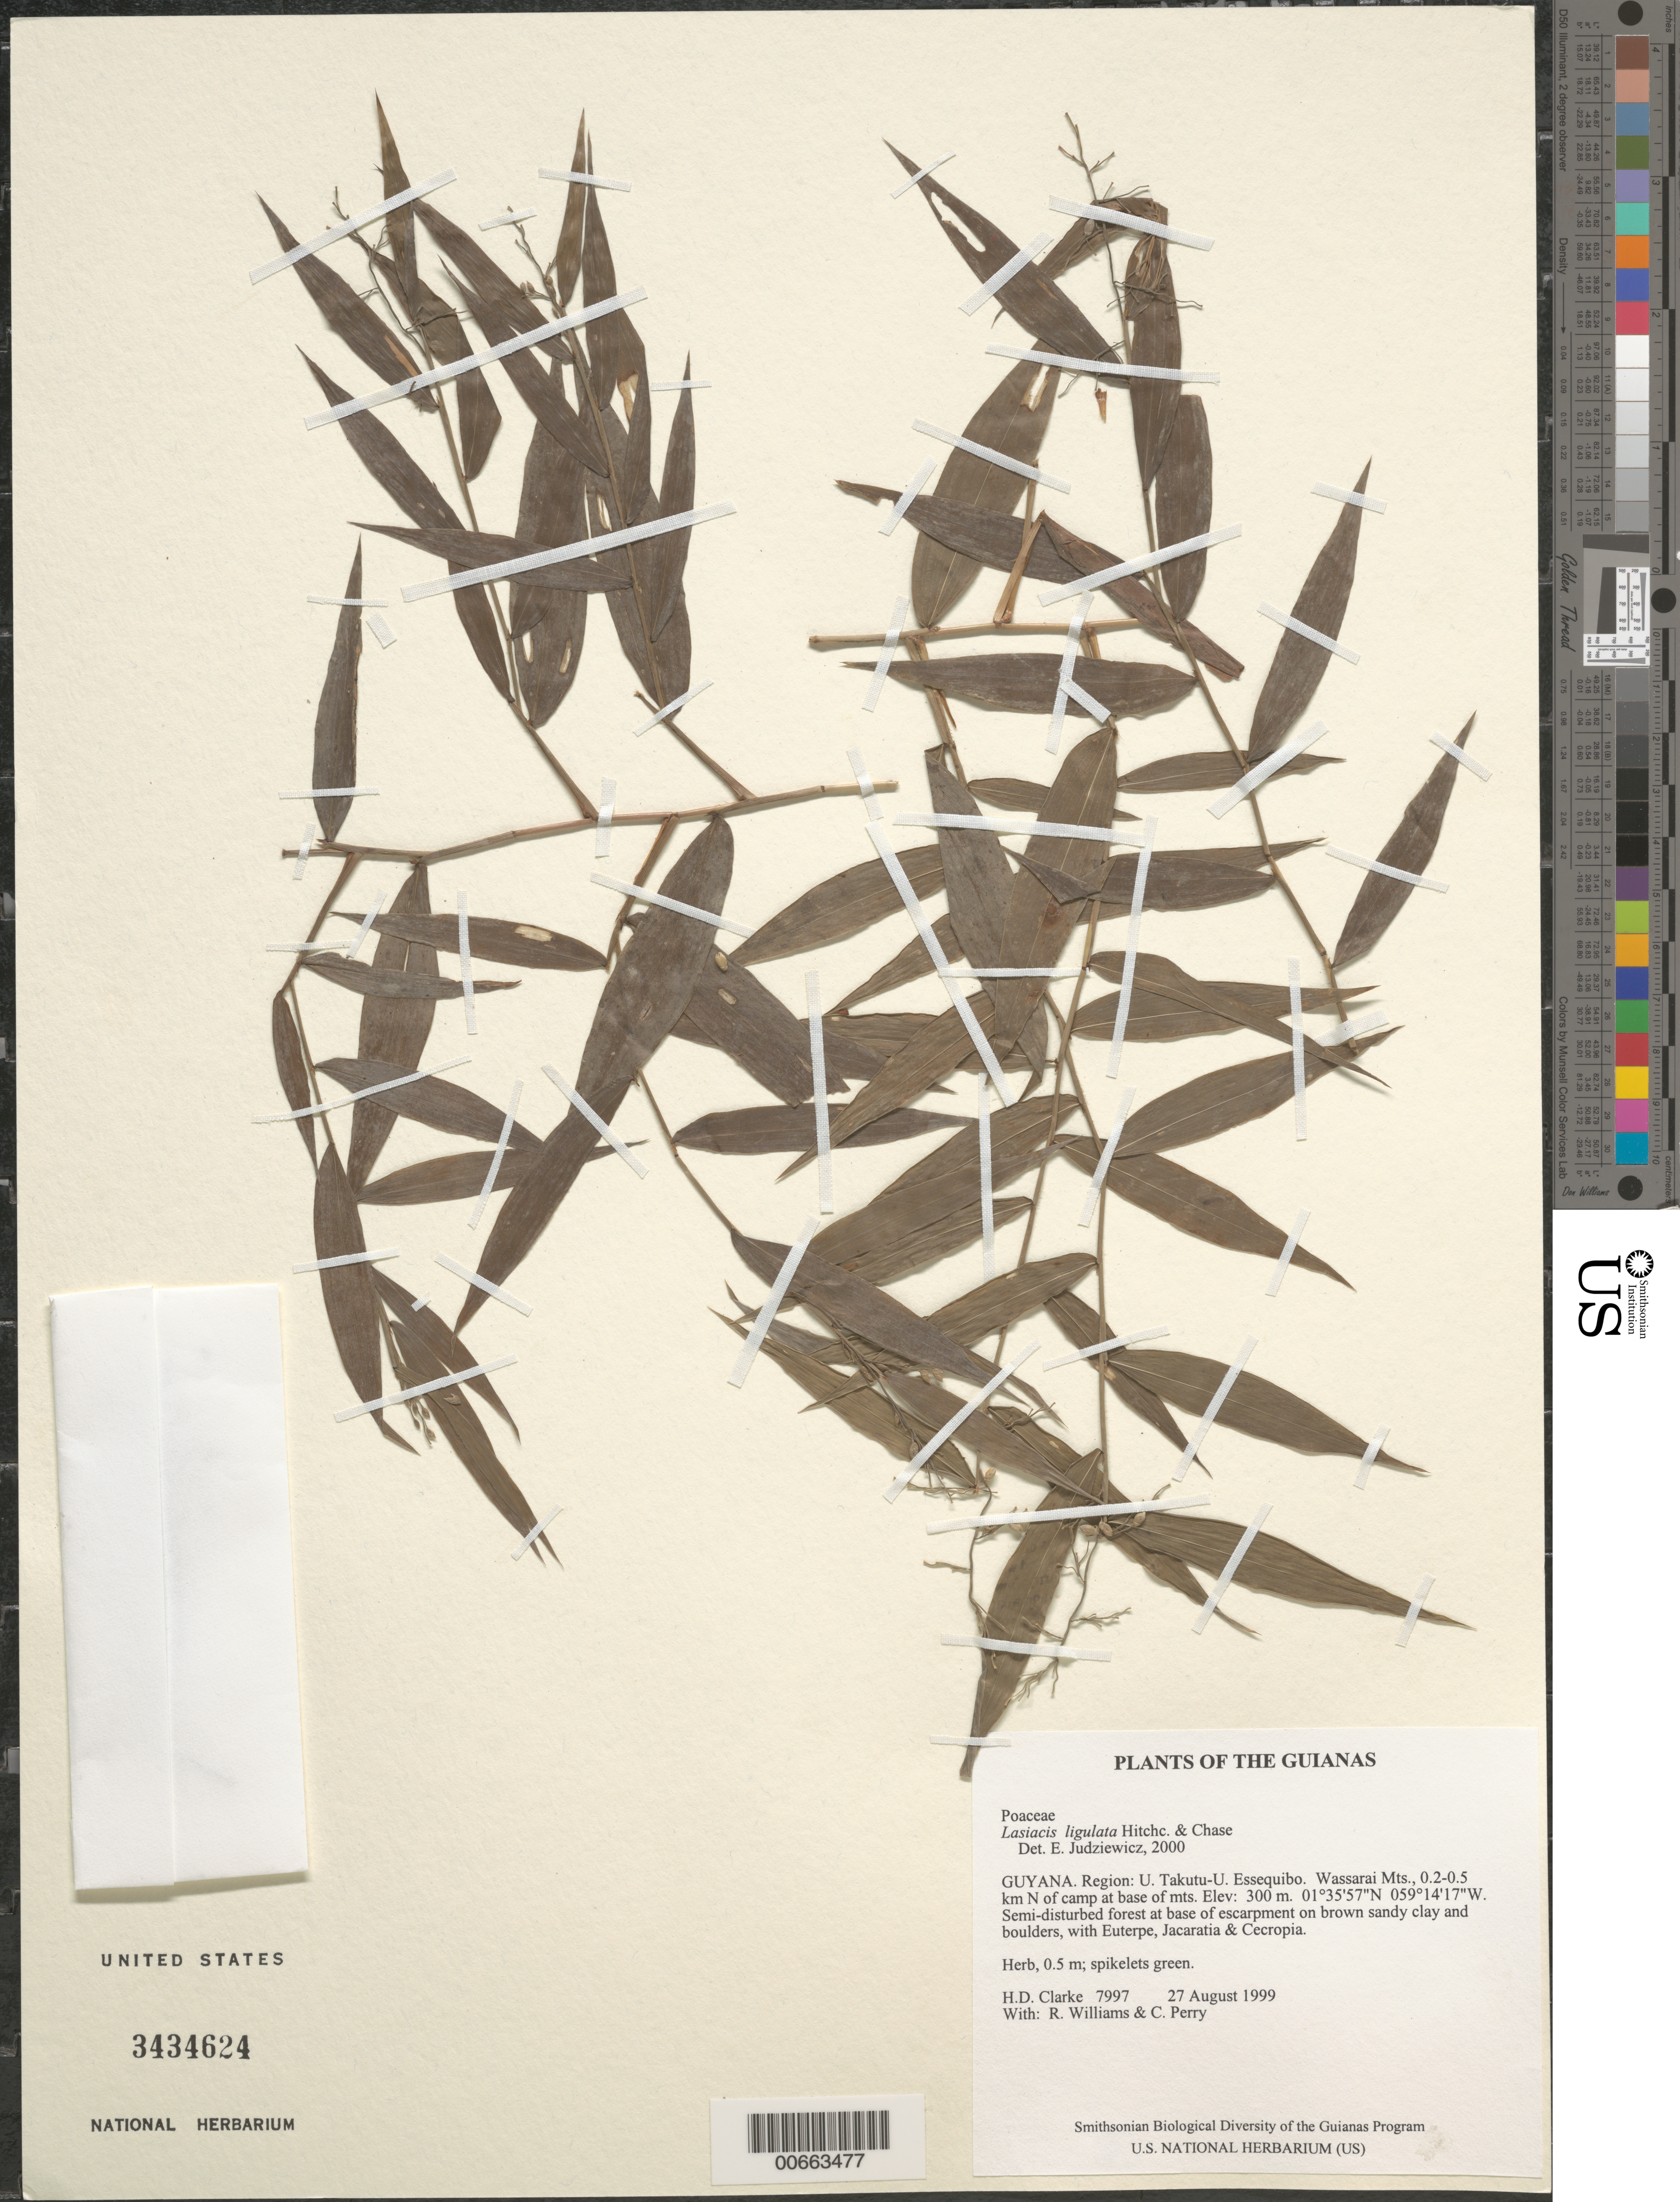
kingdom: Plantae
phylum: Tracheophyta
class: Liliopsida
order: Poales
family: Poaceae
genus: Lasiacis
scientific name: Lasiacis ligulata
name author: Hitchc. & Chase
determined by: Judziewicz, E. J.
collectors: H. D. Clarke, R. Williams & C. Perry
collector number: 7997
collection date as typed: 27 August 1999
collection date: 1999-08-27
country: Guyana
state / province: U. Takutu-U. Essequibo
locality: Wassarai Mts., 0.2-0.5 km N of camp at base of mts.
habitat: Semi-disturbed forest at base of escarpment on brown sandy clay and boulders, with Euterpe, Jacaratia & Cecropia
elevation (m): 300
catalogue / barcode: US 3434624